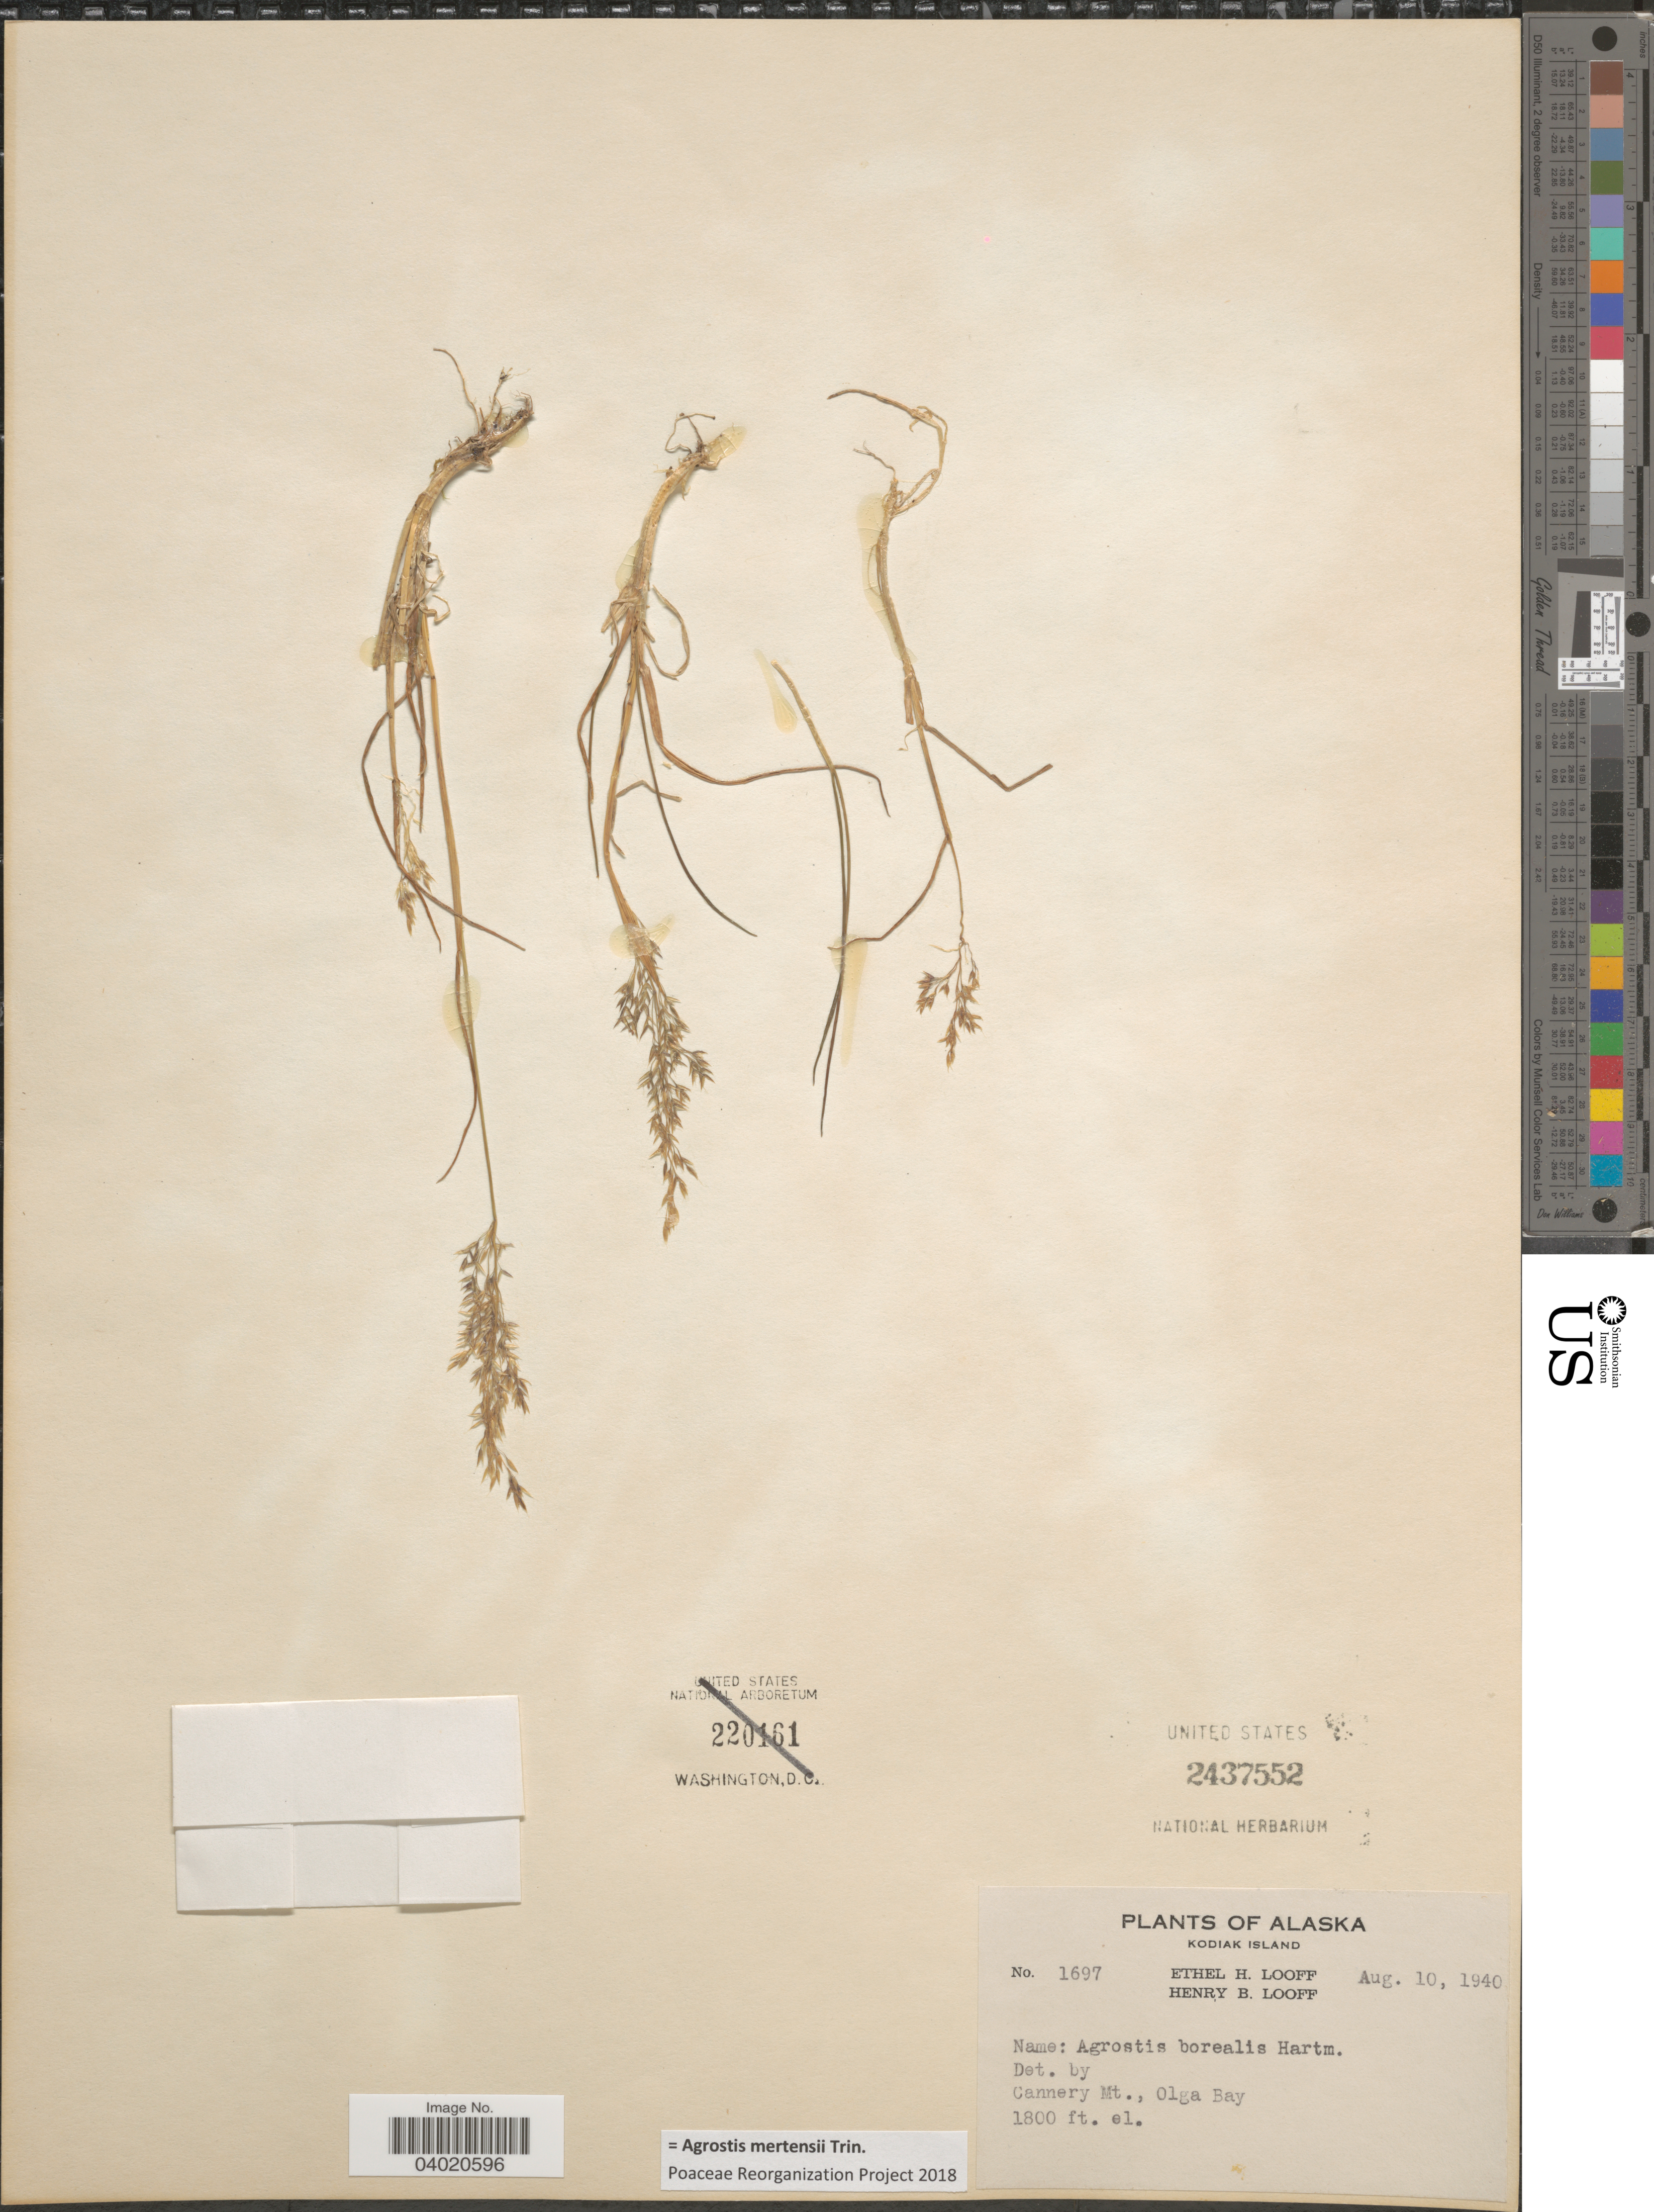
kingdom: Plantae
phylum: Tracheophyta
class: Liliopsida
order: Poales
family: Poaceae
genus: Agrostis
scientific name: Agrostis mertensii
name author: Trin.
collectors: E. Looff & H. Looff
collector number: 1697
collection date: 1940-08-10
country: United States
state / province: Alaska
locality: Kodiak Island. Cannery Mt., Olga Bay.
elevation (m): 549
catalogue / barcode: US 2437552